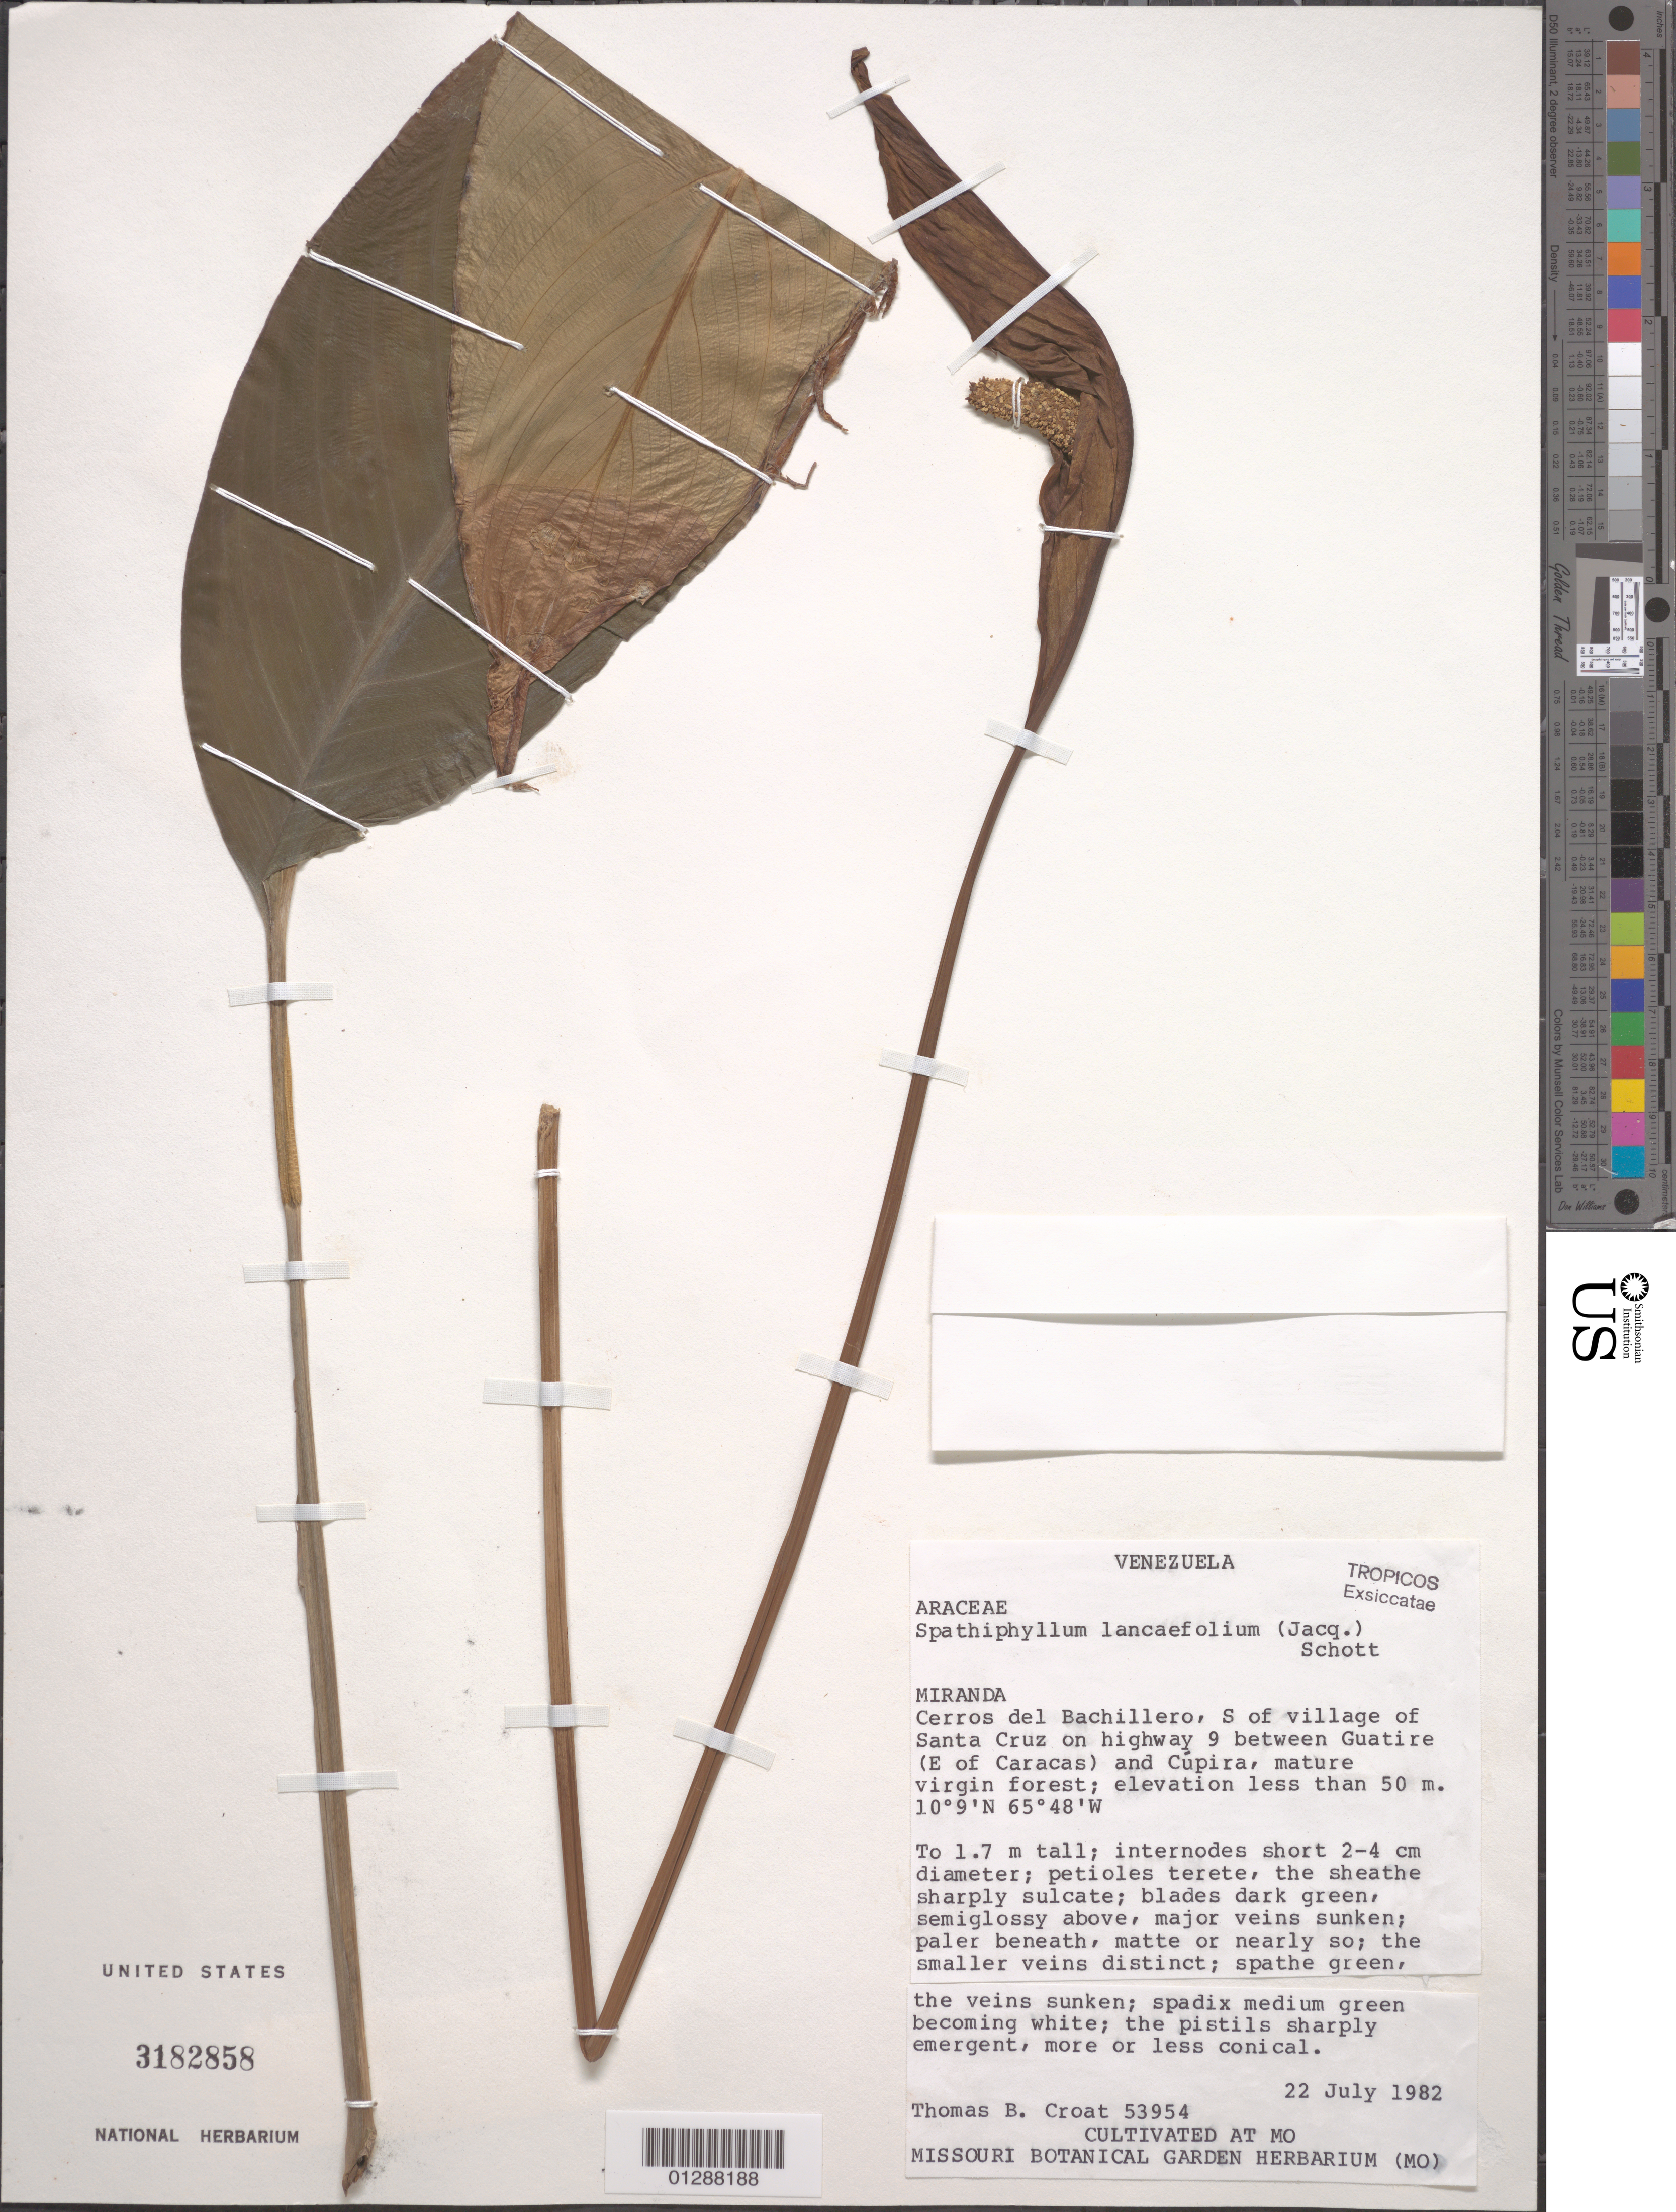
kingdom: Plantae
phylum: Tracheophyta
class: Liliopsida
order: Alismatales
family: Araceae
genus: Spathiphyllum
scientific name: Spathiphyllum lanceifolium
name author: (Jacq.) Schott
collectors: T. B. Croat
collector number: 53954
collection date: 1982-07-22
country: Venezuela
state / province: Miranda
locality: Cerros del Bachillero, S of village of Santa Cruz on highway 9 between Guatire (E of Caracas) and Cúpira.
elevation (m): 50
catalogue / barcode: US 3182858